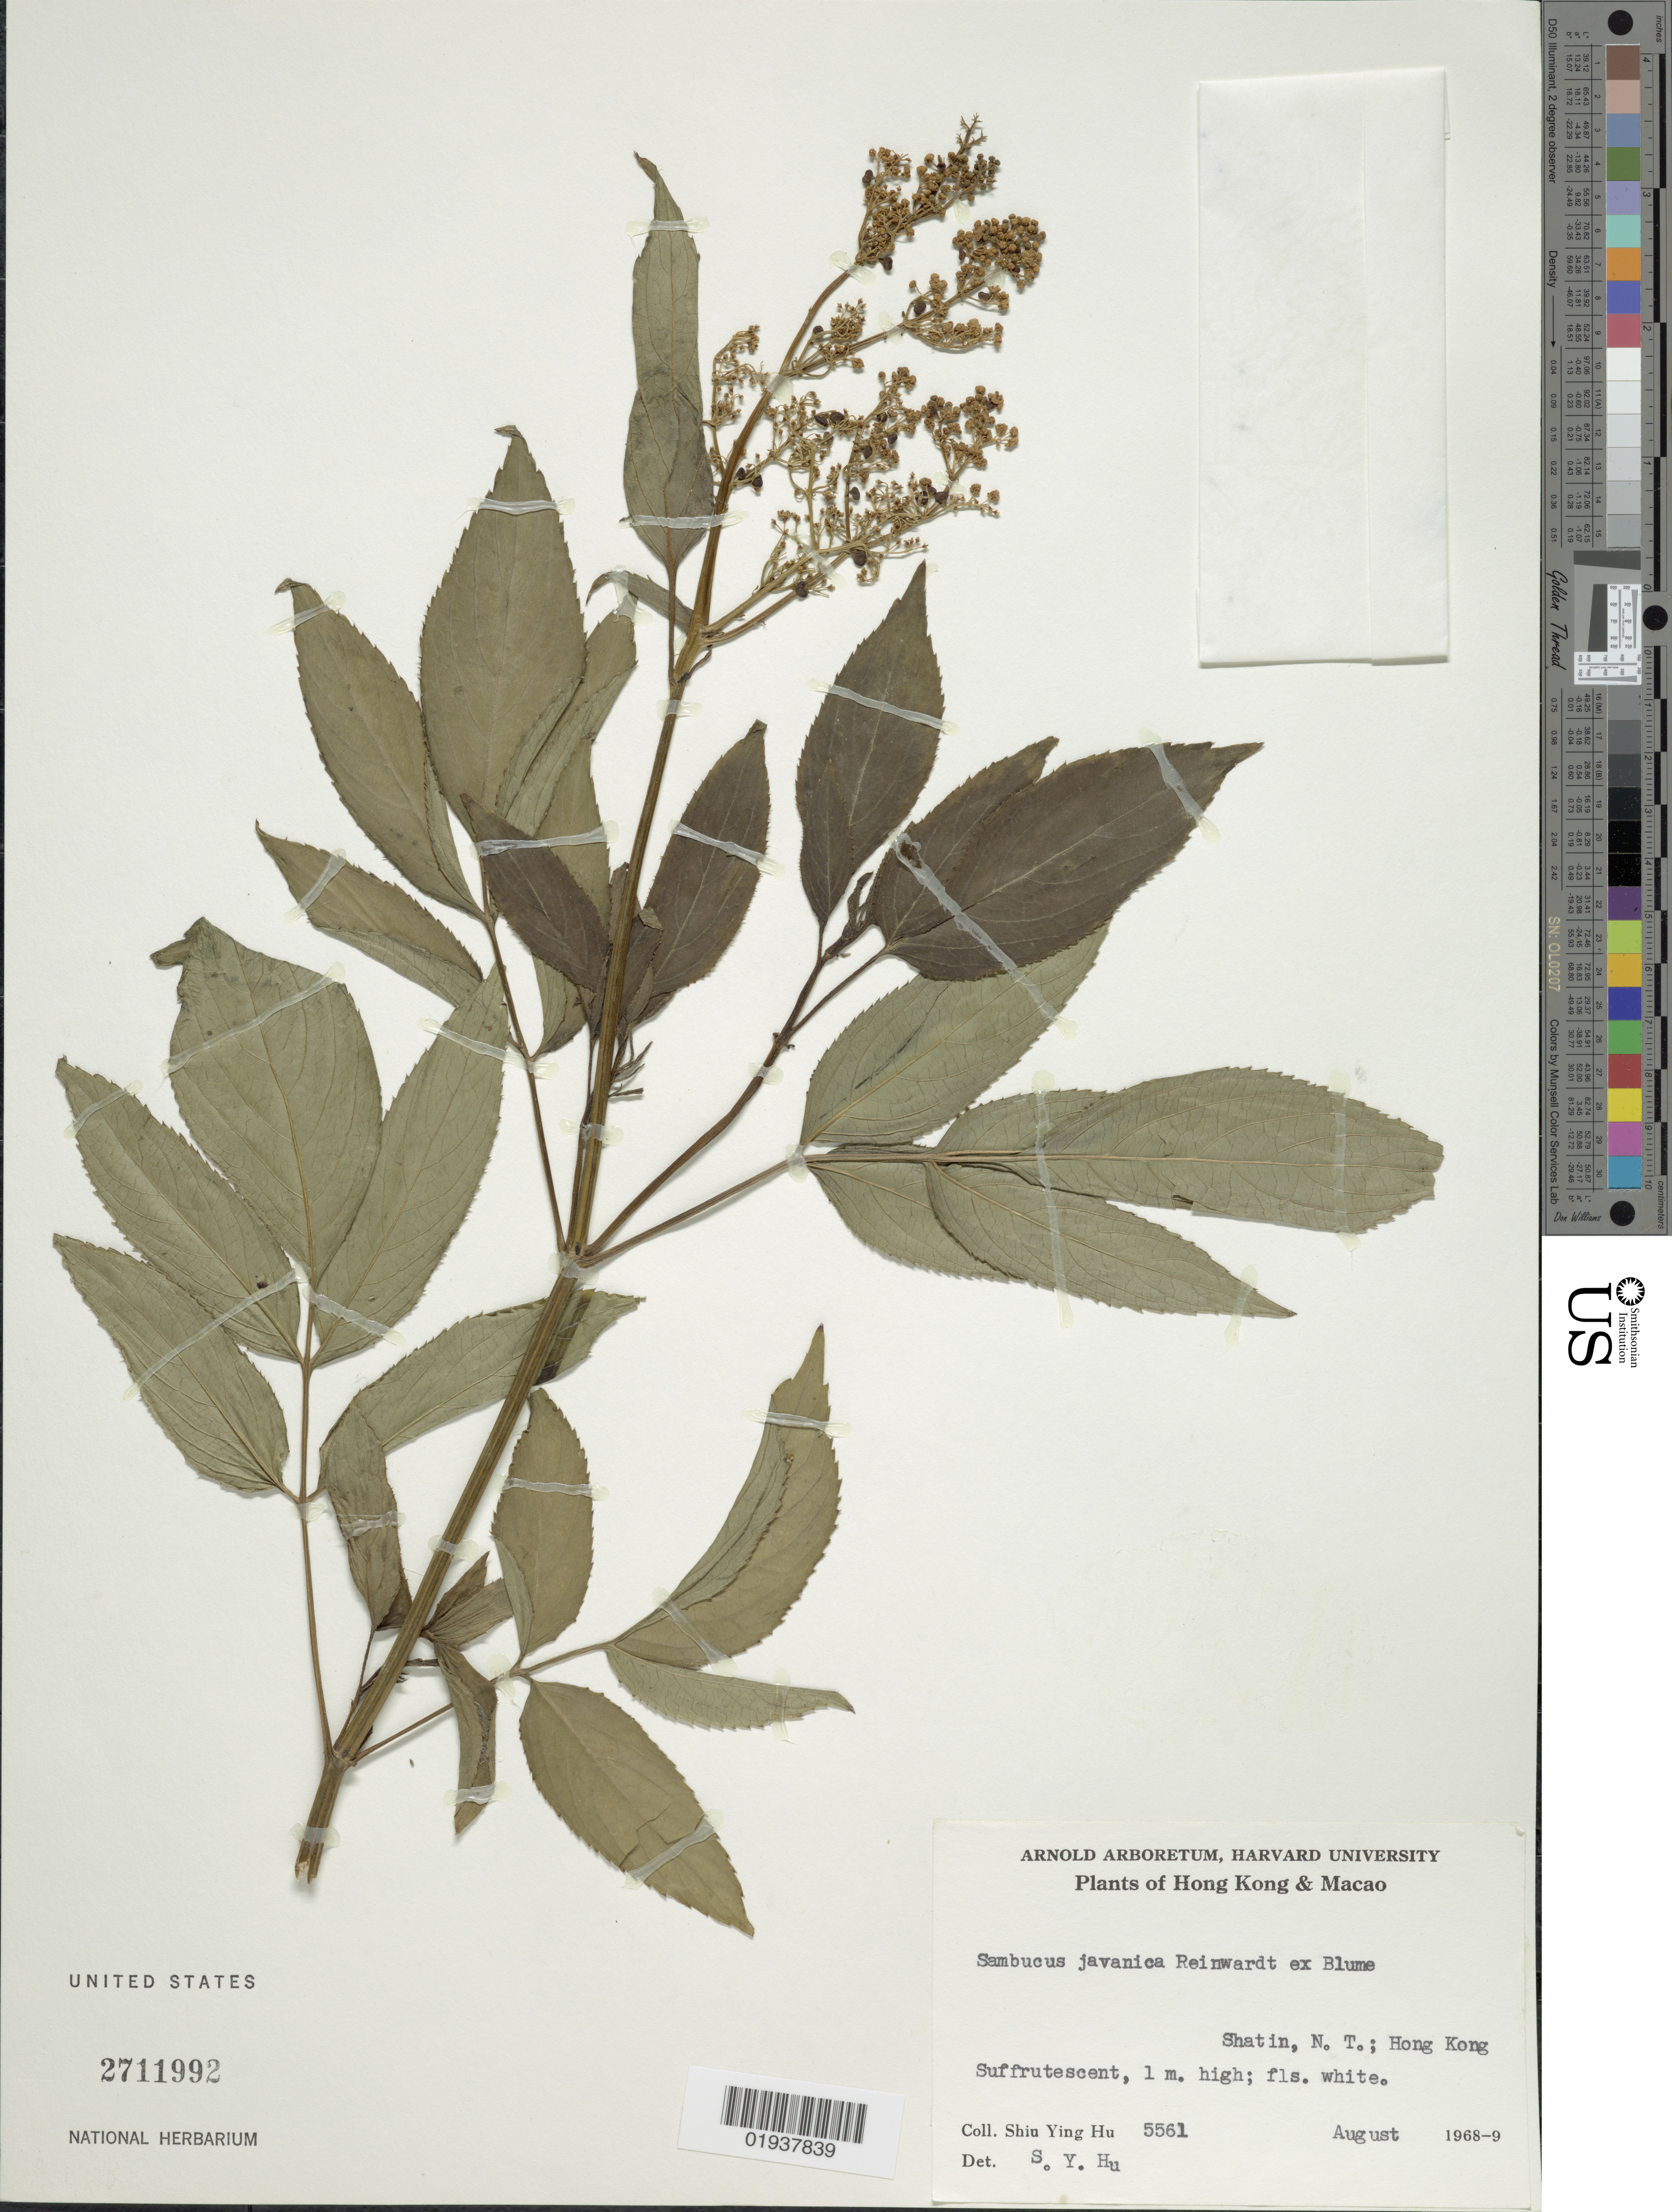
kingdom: Plantae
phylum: Tracheophyta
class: Magnoliopsida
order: Dipsacales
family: Viburnaceae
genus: Sambucus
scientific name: Sambucus javanica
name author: Blume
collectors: S. Y. Hu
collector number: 5561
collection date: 1968-08/1969-08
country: China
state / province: Hong Kong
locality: Shatin, N. T.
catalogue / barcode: US 2711992